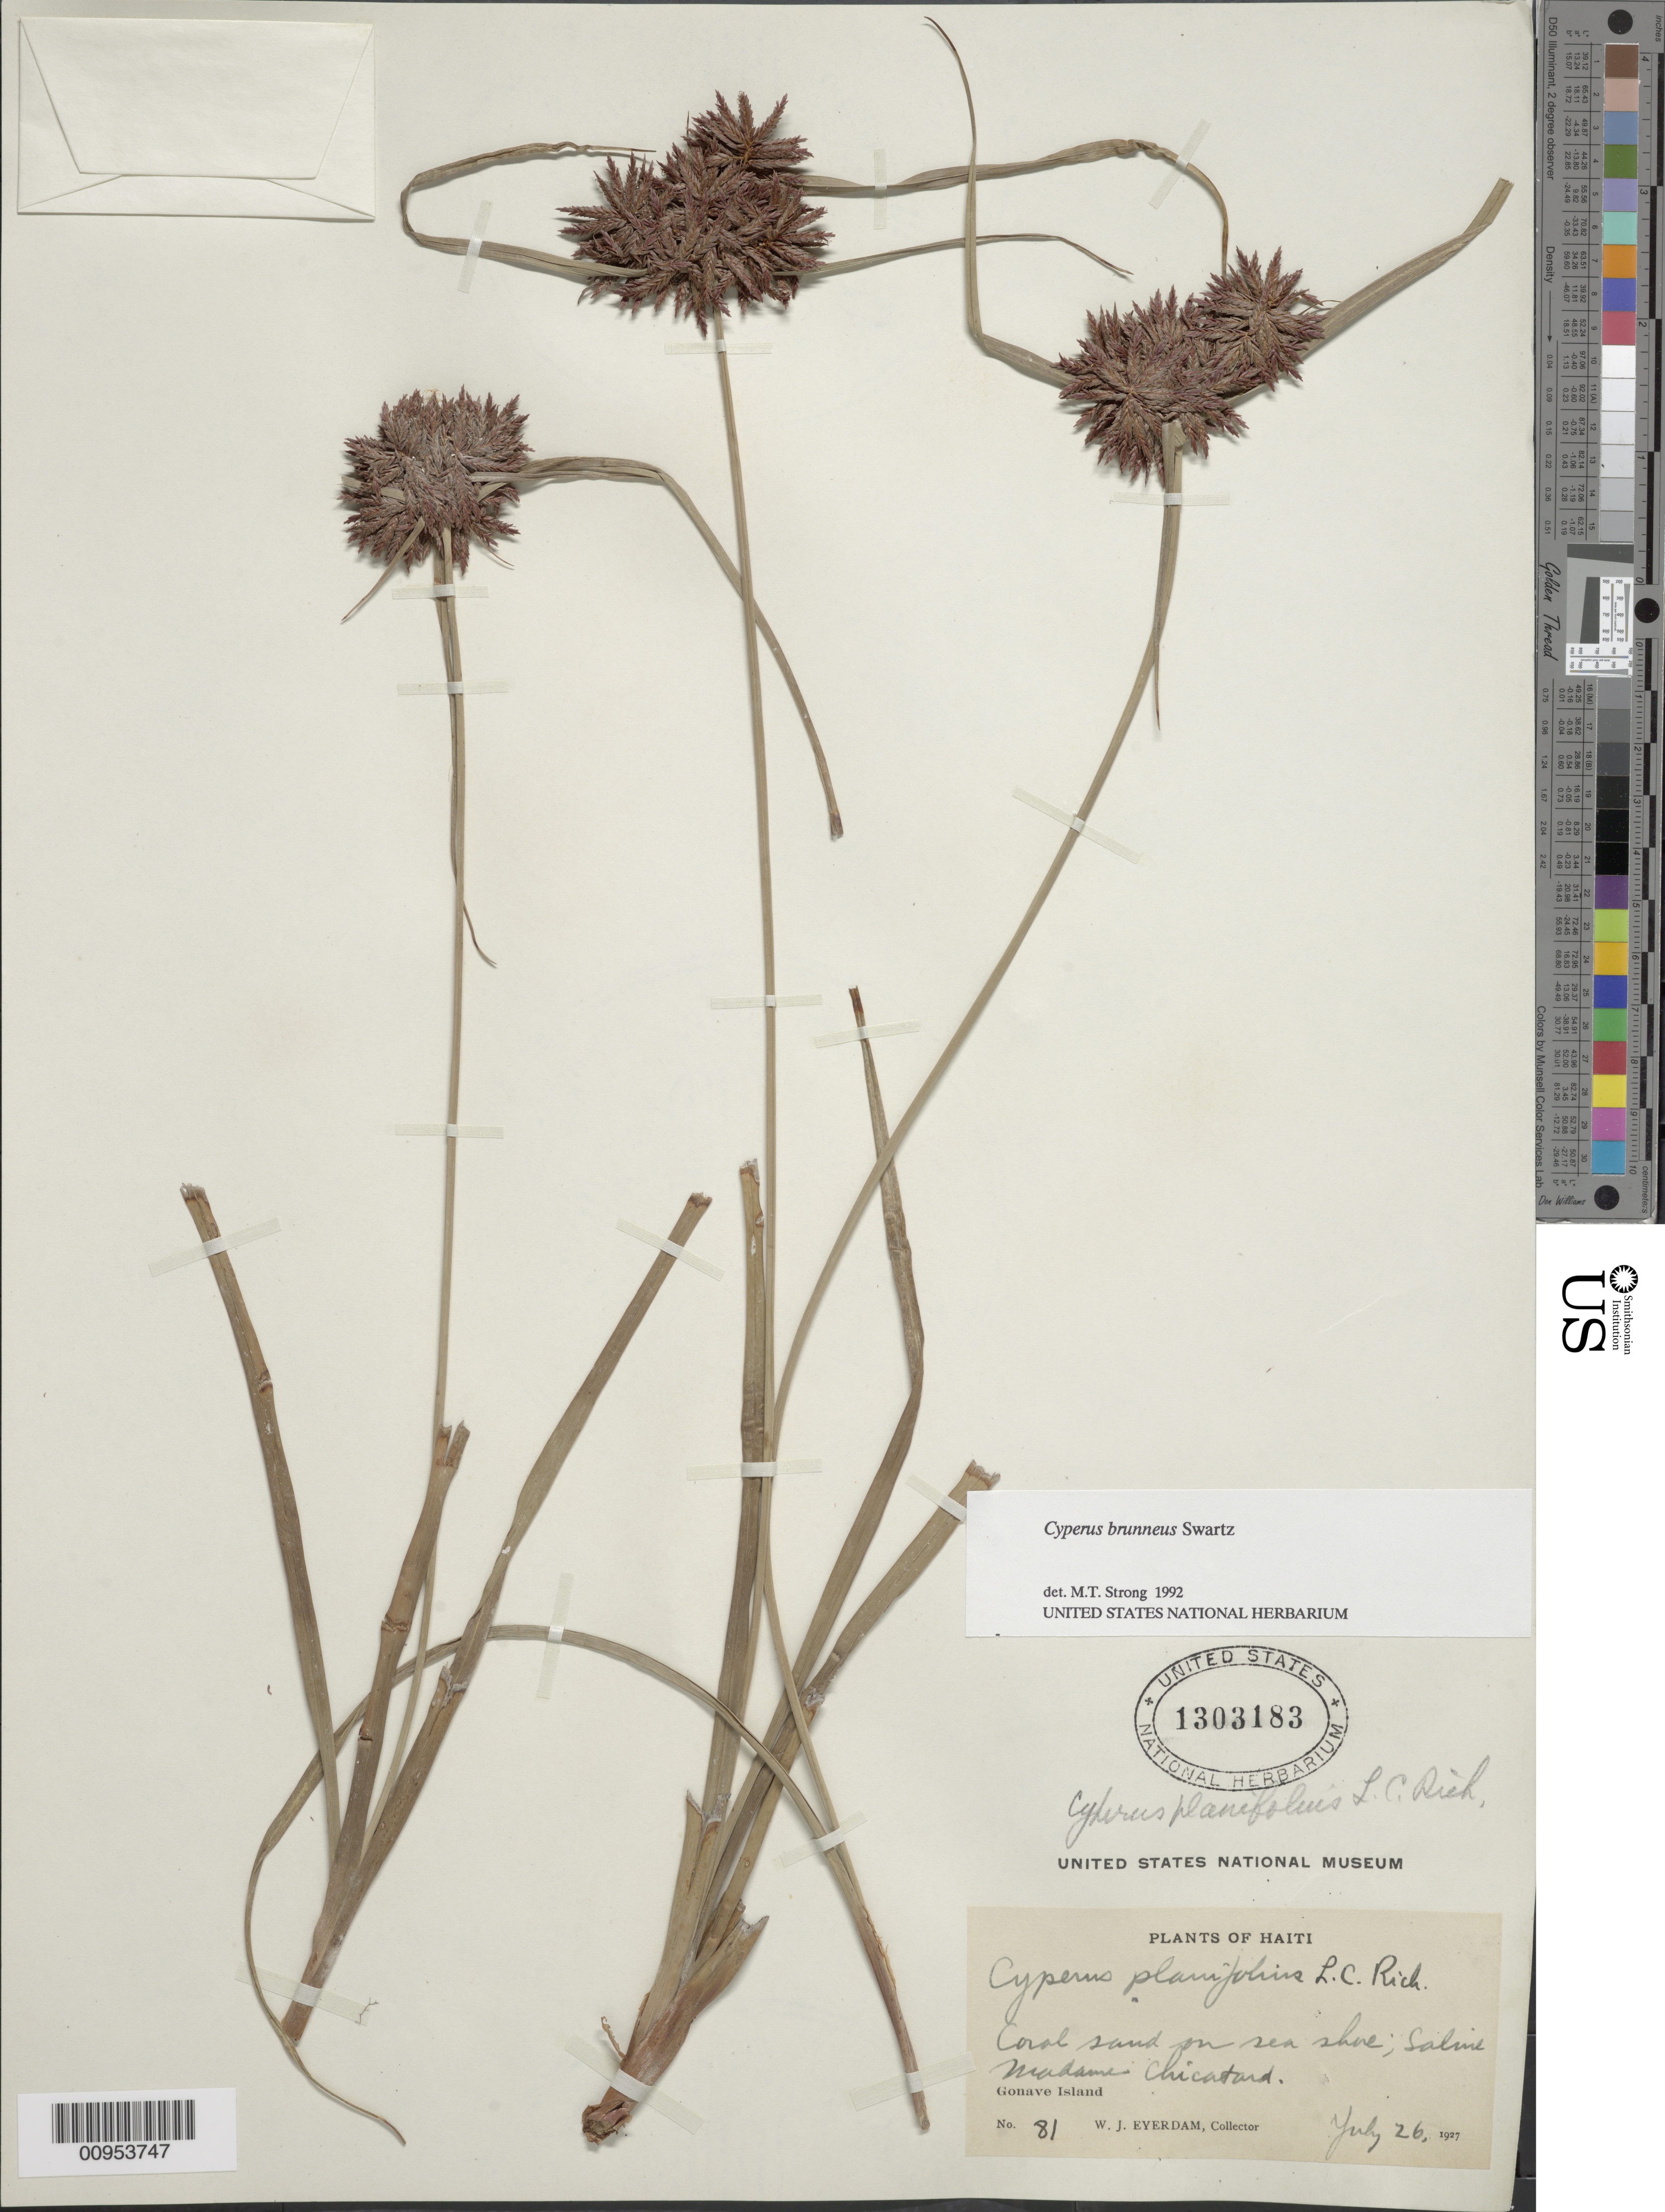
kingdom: Plantae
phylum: Tracheophyta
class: Liliopsida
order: Poales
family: Cyperaceae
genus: Cyperus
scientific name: Cyperus brunneus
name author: Sw.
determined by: Strong, M. T., (US), Smithsonian Institution - National Museum of Natural History (UNITED STATES)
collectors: W. Everdam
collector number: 81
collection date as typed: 26 Jul 1927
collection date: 1927-07-26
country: Haiti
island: Gonave I.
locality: On sea shore of Saline Madame Chicatard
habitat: Coral sand on sea shore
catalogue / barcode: US 1303183